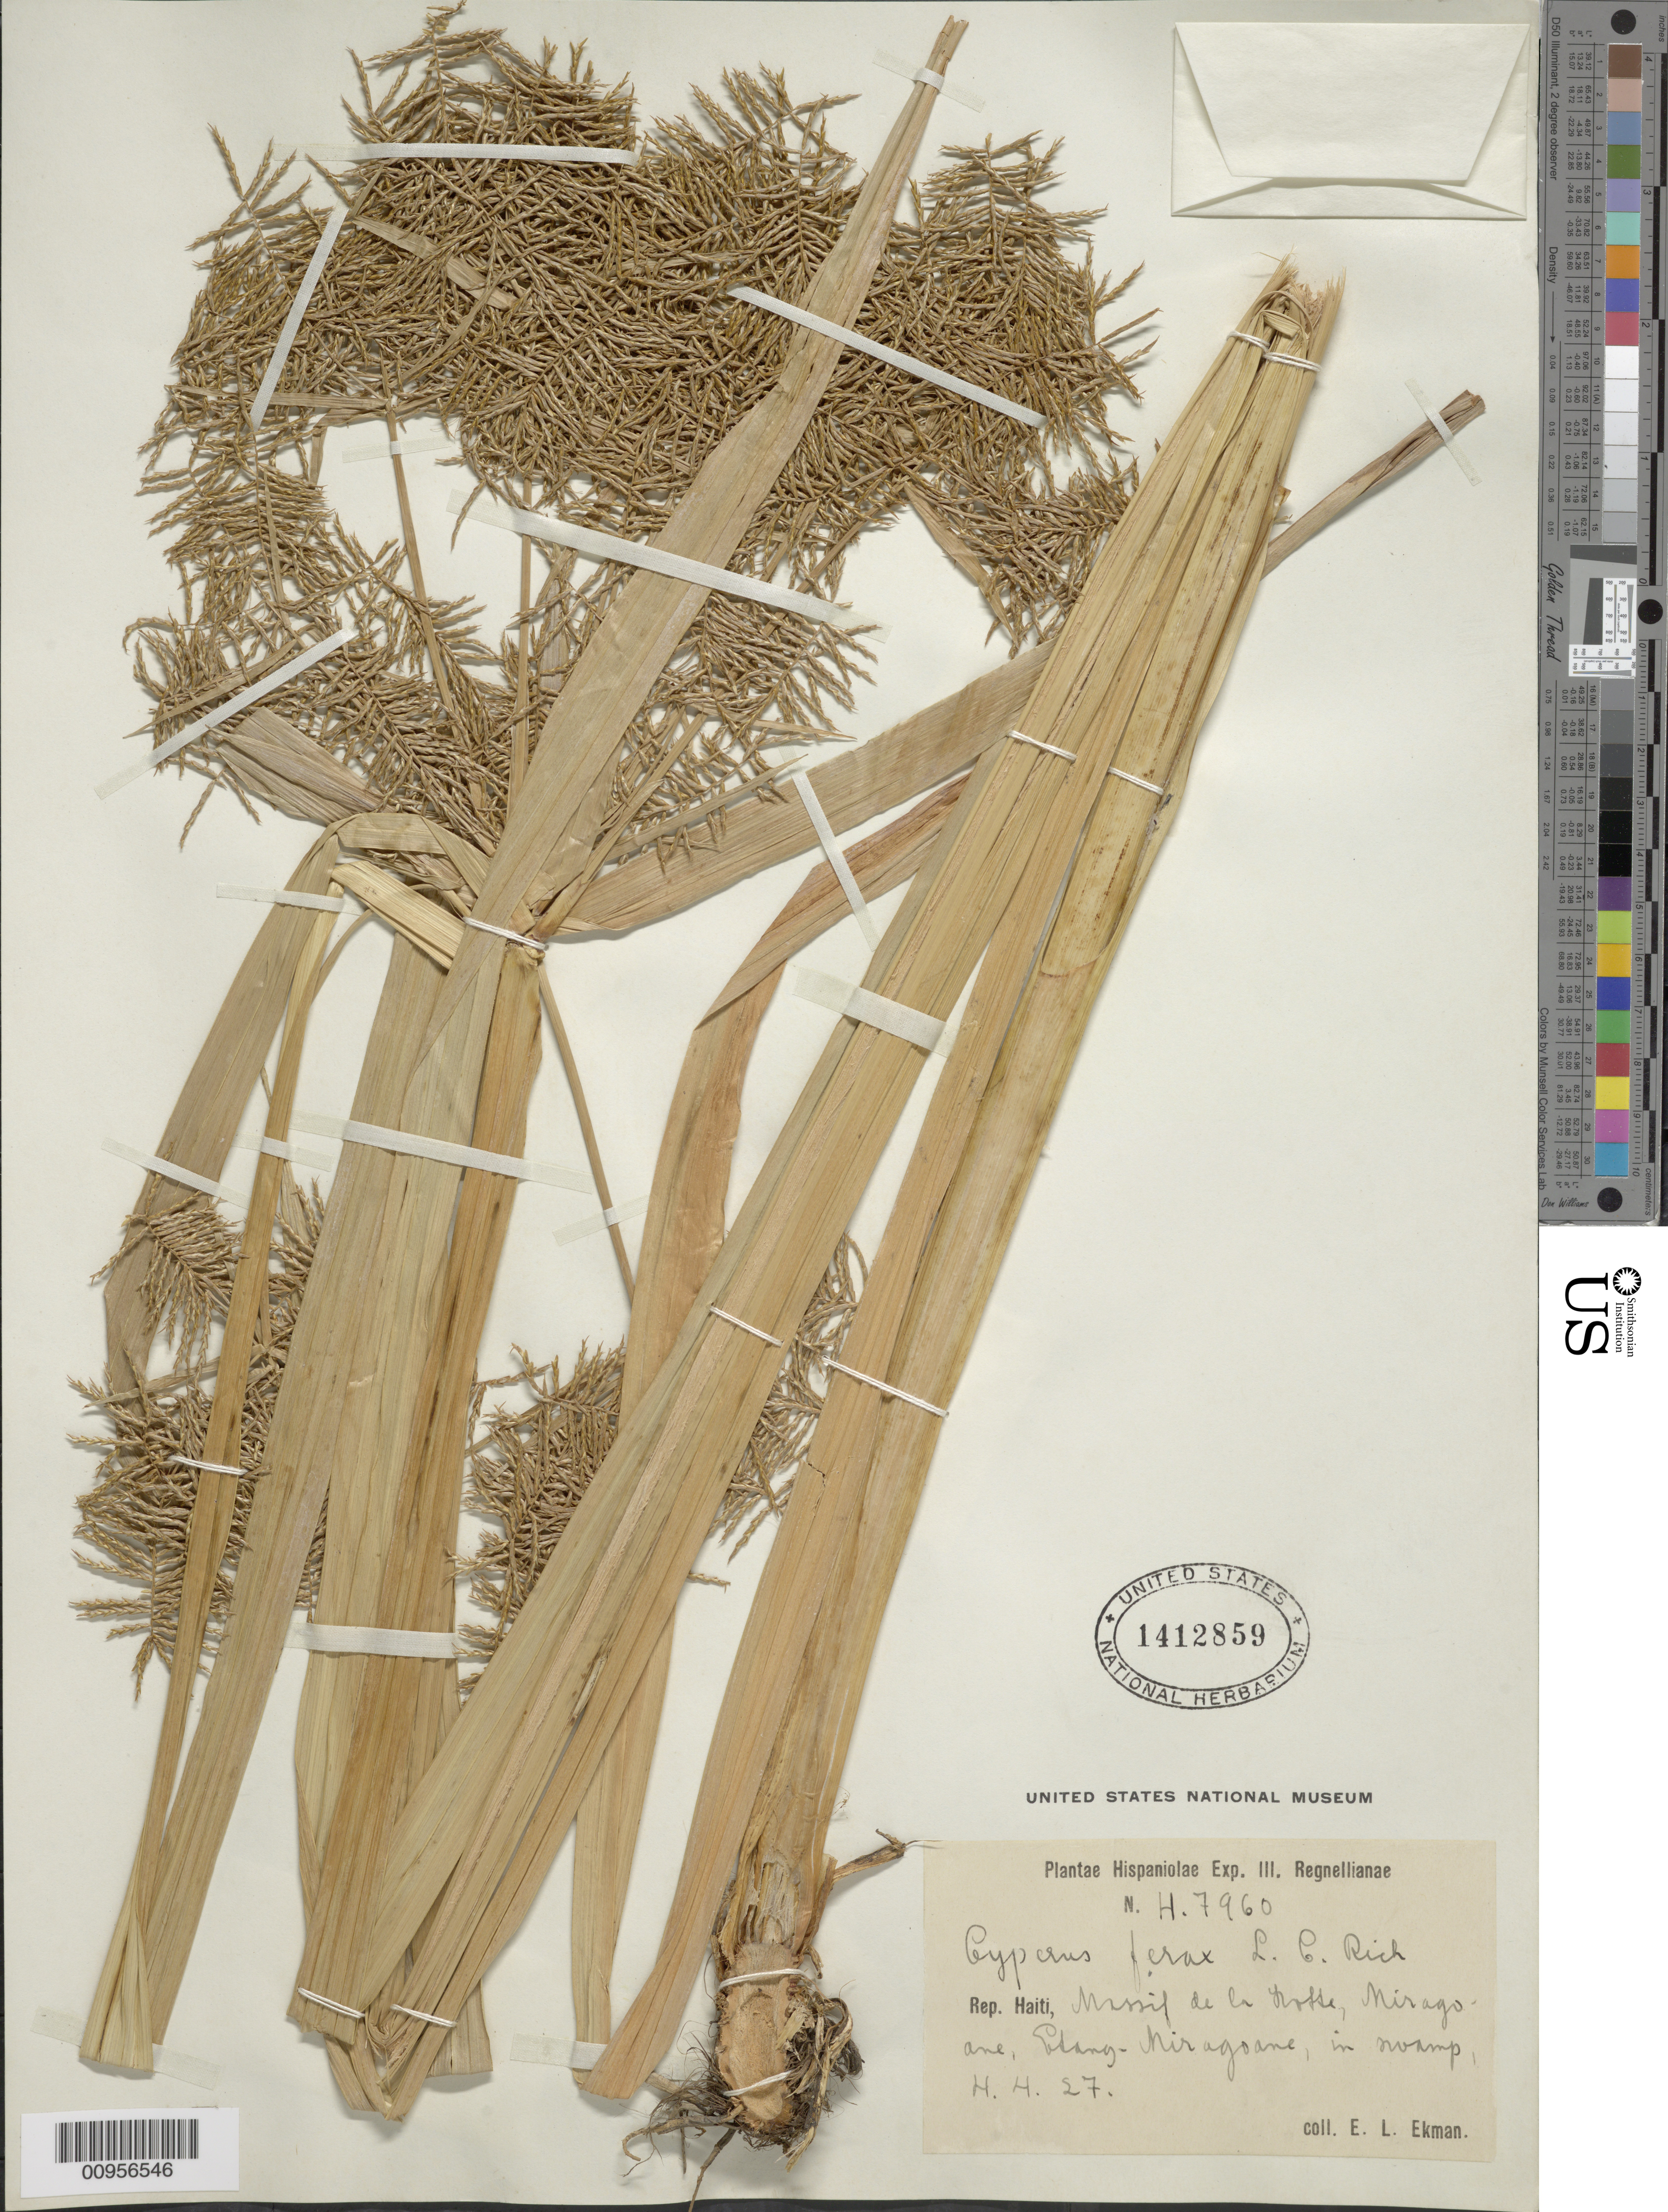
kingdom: Plantae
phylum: Tracheophyta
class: Liliopsida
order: Poales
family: Cyperaceae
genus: Cyperus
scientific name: Cyperus odoratus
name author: L.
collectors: E. L. Ekman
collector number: H 7960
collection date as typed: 04 Apr 1927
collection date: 1927-04-04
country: Haiti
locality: Massif de la Hotte, Miragoane, Etange Miragoane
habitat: In swamp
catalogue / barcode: US 1412859